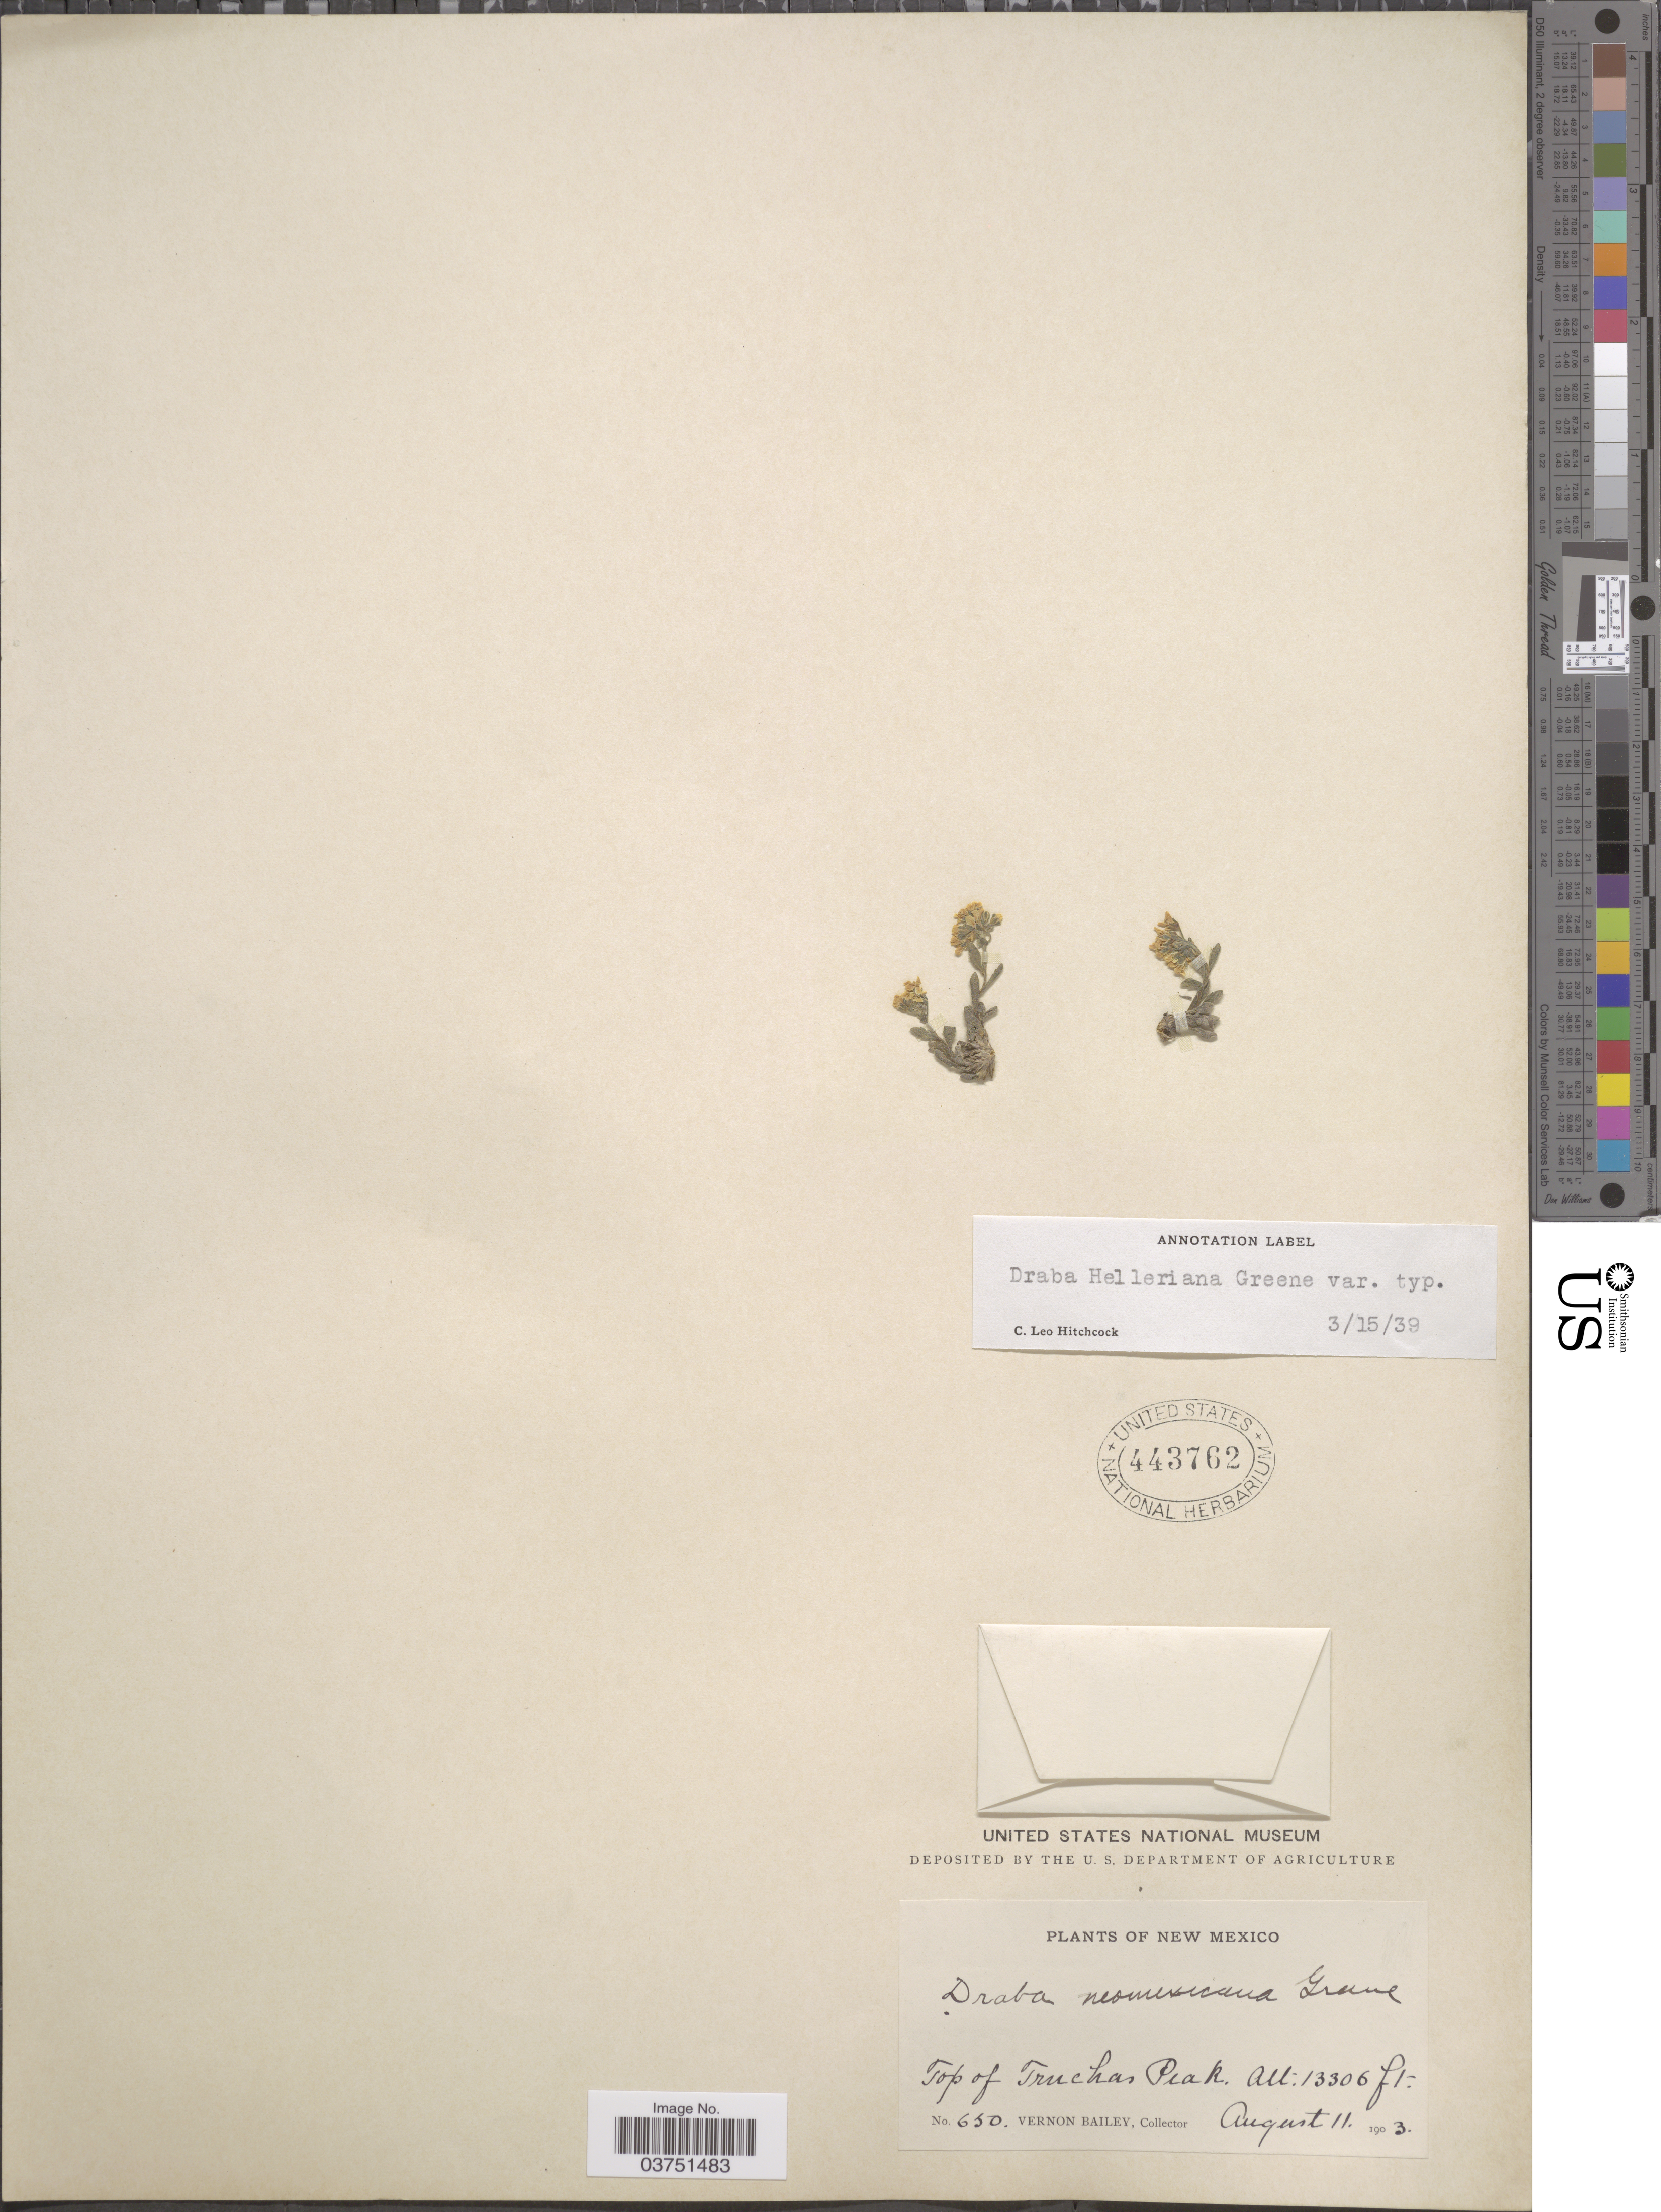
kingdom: Plantae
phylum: Tracheophyta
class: Magnoliopsida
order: Brassicales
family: Brassicaceae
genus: Draba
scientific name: Draba helleriana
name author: Greene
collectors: V. O. Bailey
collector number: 650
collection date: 1903-08-11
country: United States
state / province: New Mexico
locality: Top of Truchas Peak.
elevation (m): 4056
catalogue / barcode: US 443762